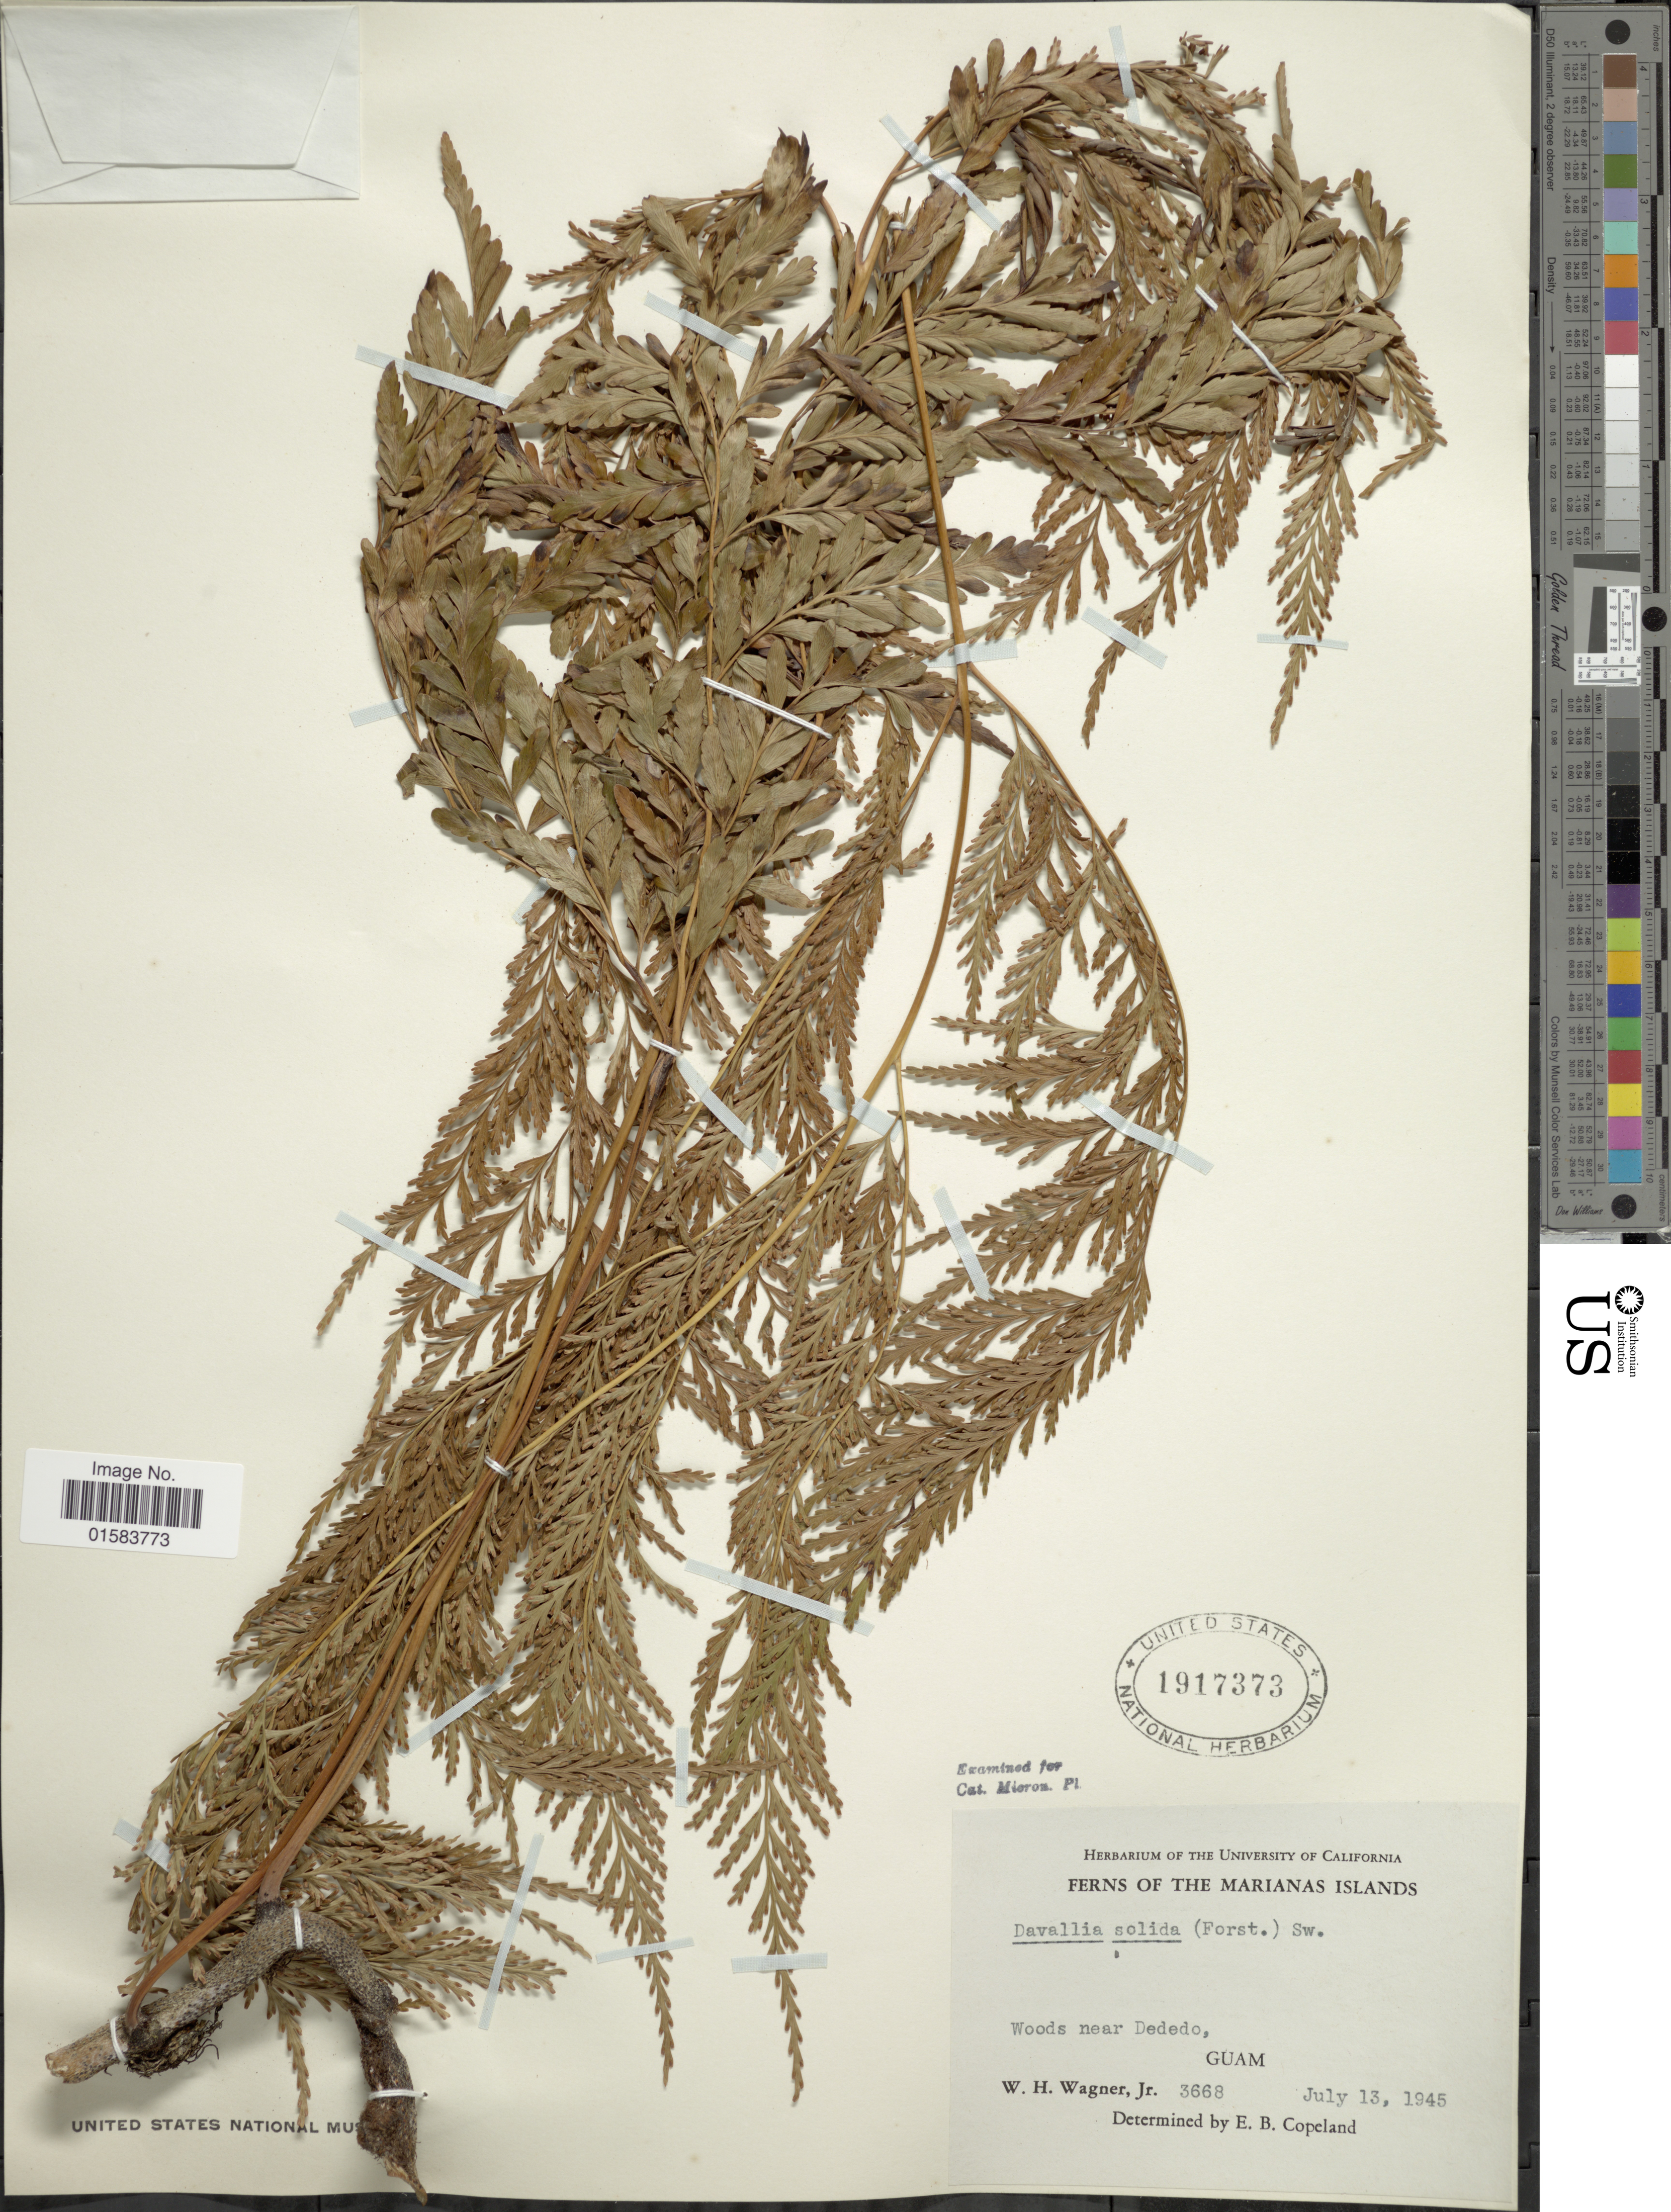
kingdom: Plantae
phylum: Tracheophyta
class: Polypodiopsida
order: Polypodiales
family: Davalliaceae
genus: Davallia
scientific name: Davallia solida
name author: (G. Forst.) Sw.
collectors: W. H. Wagner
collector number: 3668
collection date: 1945-07-13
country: Guam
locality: The Mariana Island, Woods near Dededo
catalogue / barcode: US 1917373